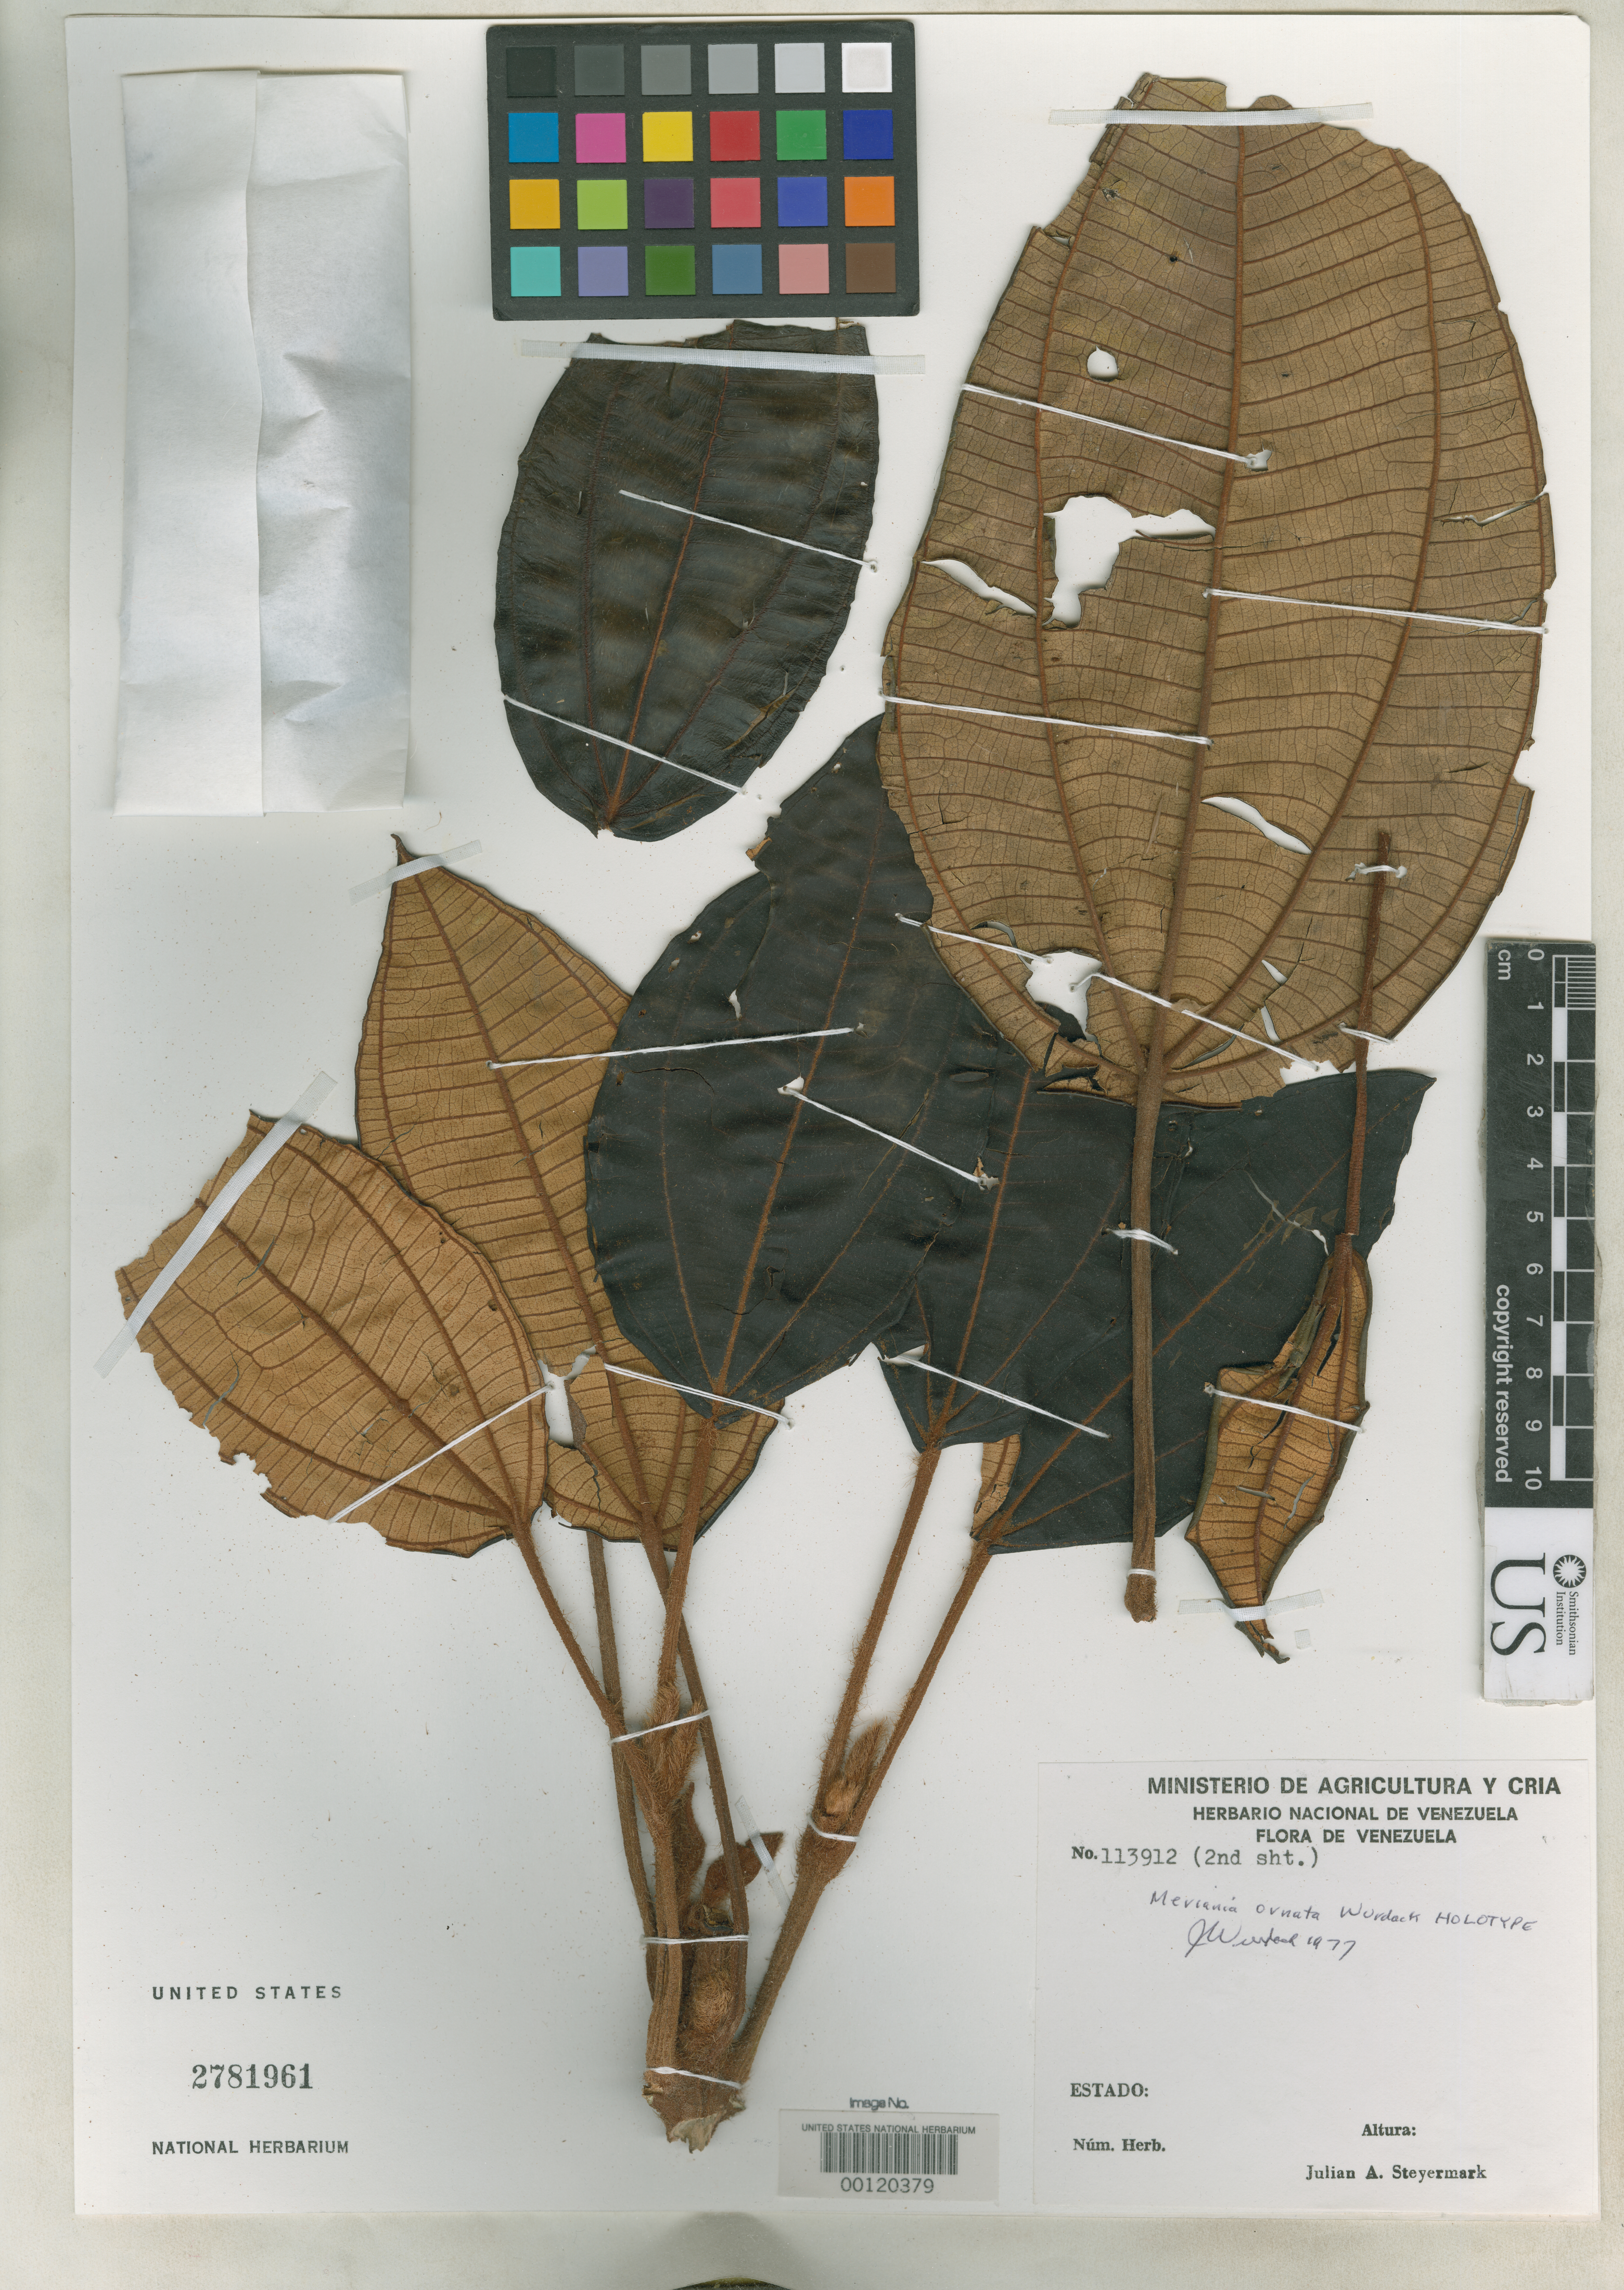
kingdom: Plantae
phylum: Tracheophyta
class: Magnoliopsida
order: Myrtales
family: Melastomataceae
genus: Meriania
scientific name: Meriania ornata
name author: Wurdack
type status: Holotype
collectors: J. Steyermark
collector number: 113912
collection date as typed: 11 Jun 1977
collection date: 1977-06-11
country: Venezuela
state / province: Amazonas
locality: ESE of Puerto Ayacucho.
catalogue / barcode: US 2781961